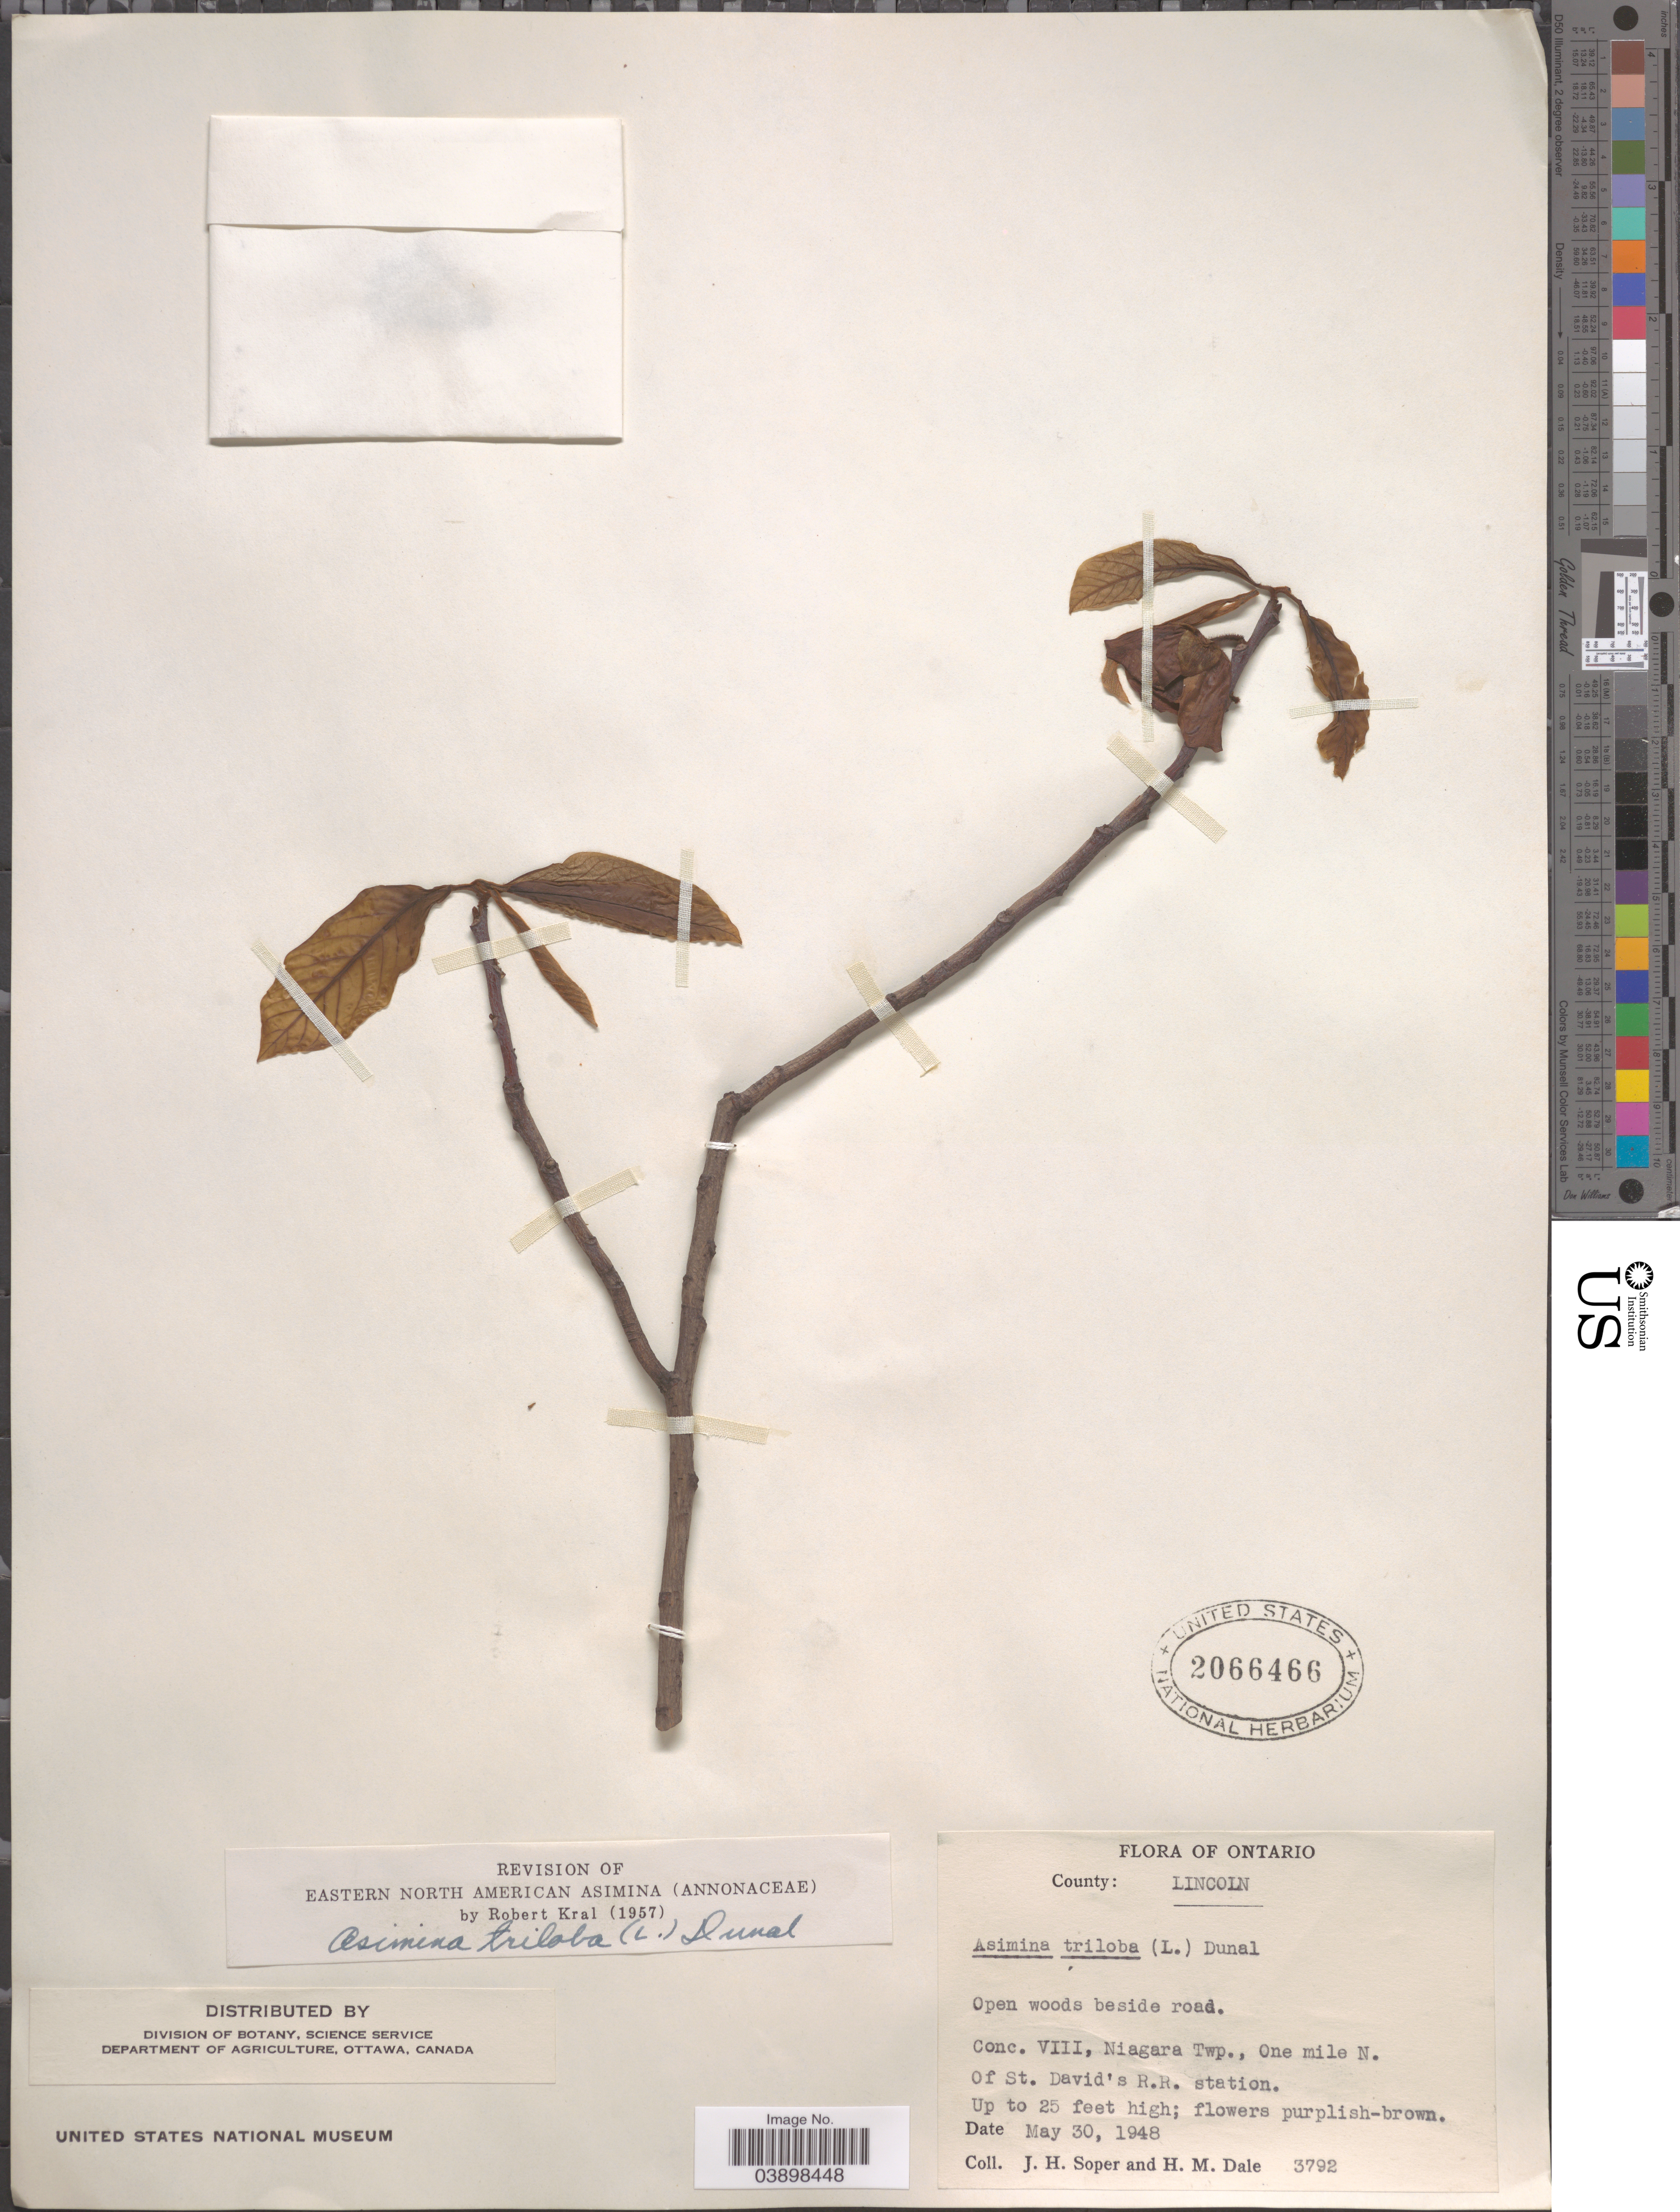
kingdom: Plantae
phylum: Tracheophyta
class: Magnoliopsida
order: Magnoliales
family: Annonaceae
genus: Asimina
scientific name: Asimina triloba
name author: (L.) Dunal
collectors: J. H. Soper & H. M. Dale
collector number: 3792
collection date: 1948-05-30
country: Canada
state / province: Ontario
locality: County: Lincoln. Conc. VIII, Niagara Twp., One mile N. of St. David's R.R. station.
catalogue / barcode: US 2066466